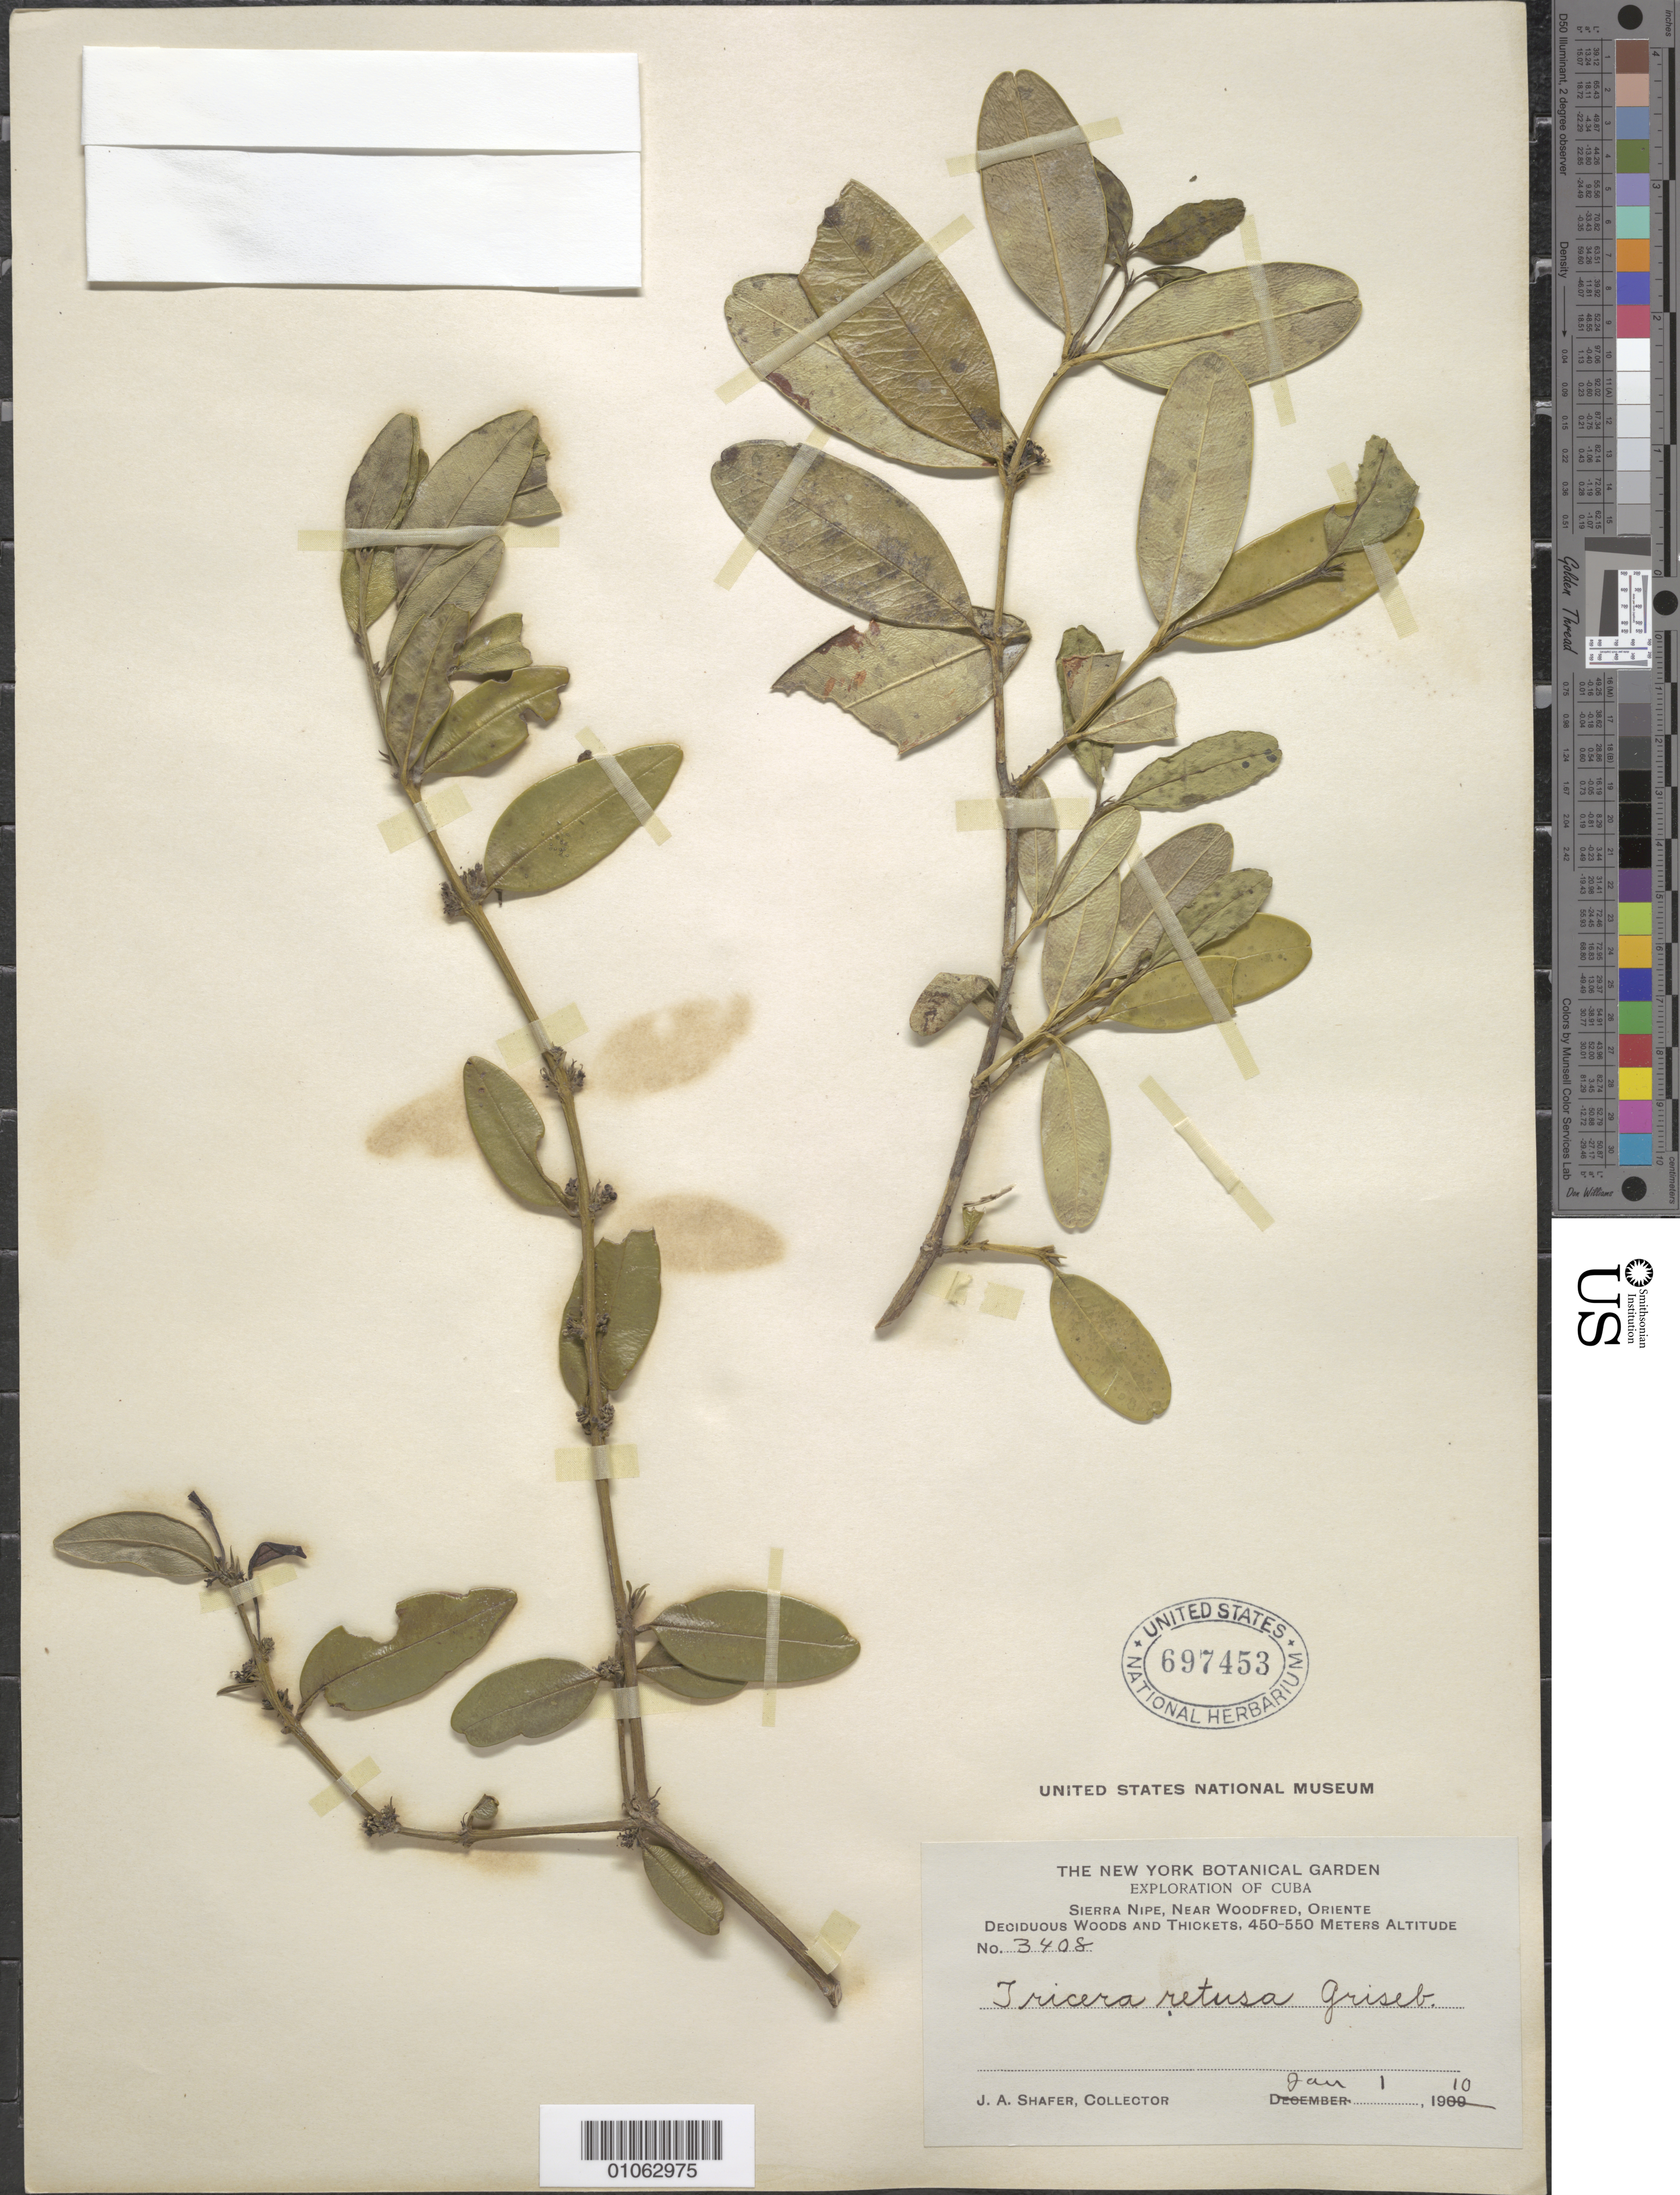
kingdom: Plantae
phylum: Tracheophyta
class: Magnoliopsida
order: Buxales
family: Buxaceae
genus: Buxus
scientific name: Buxus retusa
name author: (Griseb.) Müll. Arg.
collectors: J. A. Shafer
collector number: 3408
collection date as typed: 01 Jan 1910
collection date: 1910-01-01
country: Cuba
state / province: Holguín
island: Cuba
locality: Sierra Nipe, Near Woodfred, Oriente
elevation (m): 450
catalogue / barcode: US 697453